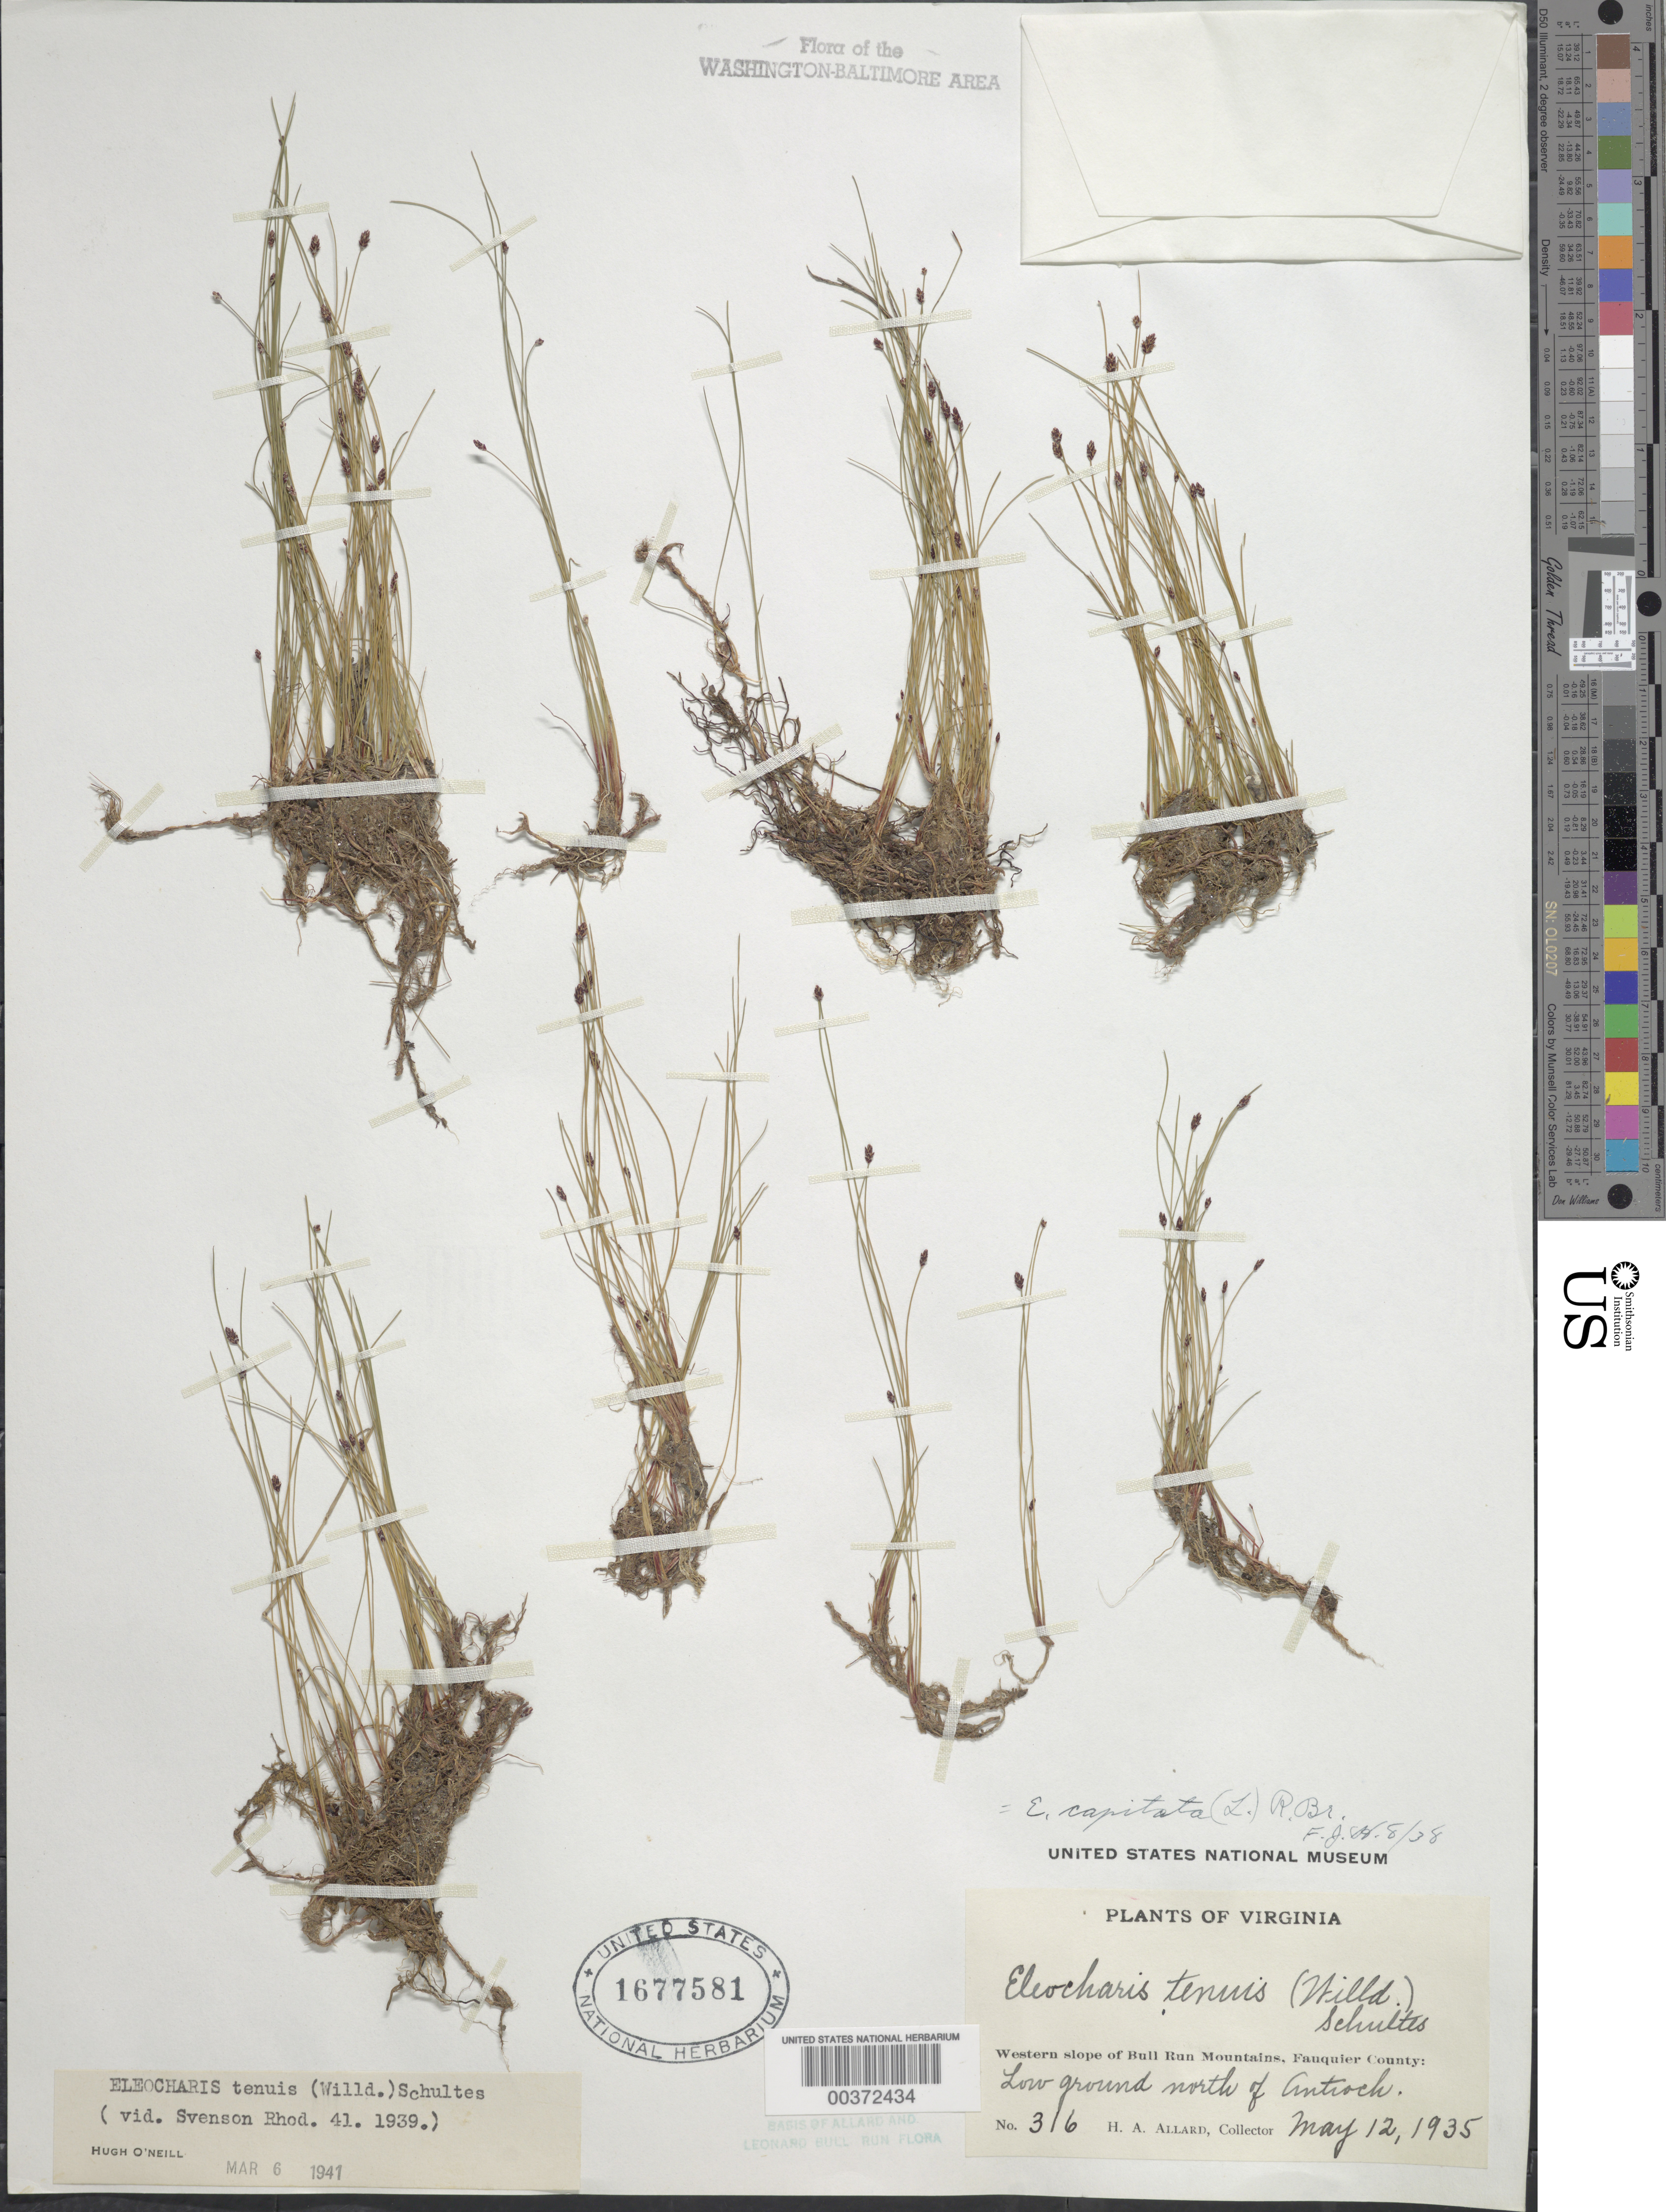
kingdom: Plantae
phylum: Tracheophyta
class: Liliopsida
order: Poales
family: Cyperaceae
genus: Eleocharis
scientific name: Eleocharis tenuis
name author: (Willd.) Schult.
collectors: H. A. Allard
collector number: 316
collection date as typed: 12 May 1935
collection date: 1935-05-12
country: United States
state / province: Virginia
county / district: Fauquier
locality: North of Antioch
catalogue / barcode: US 1677581